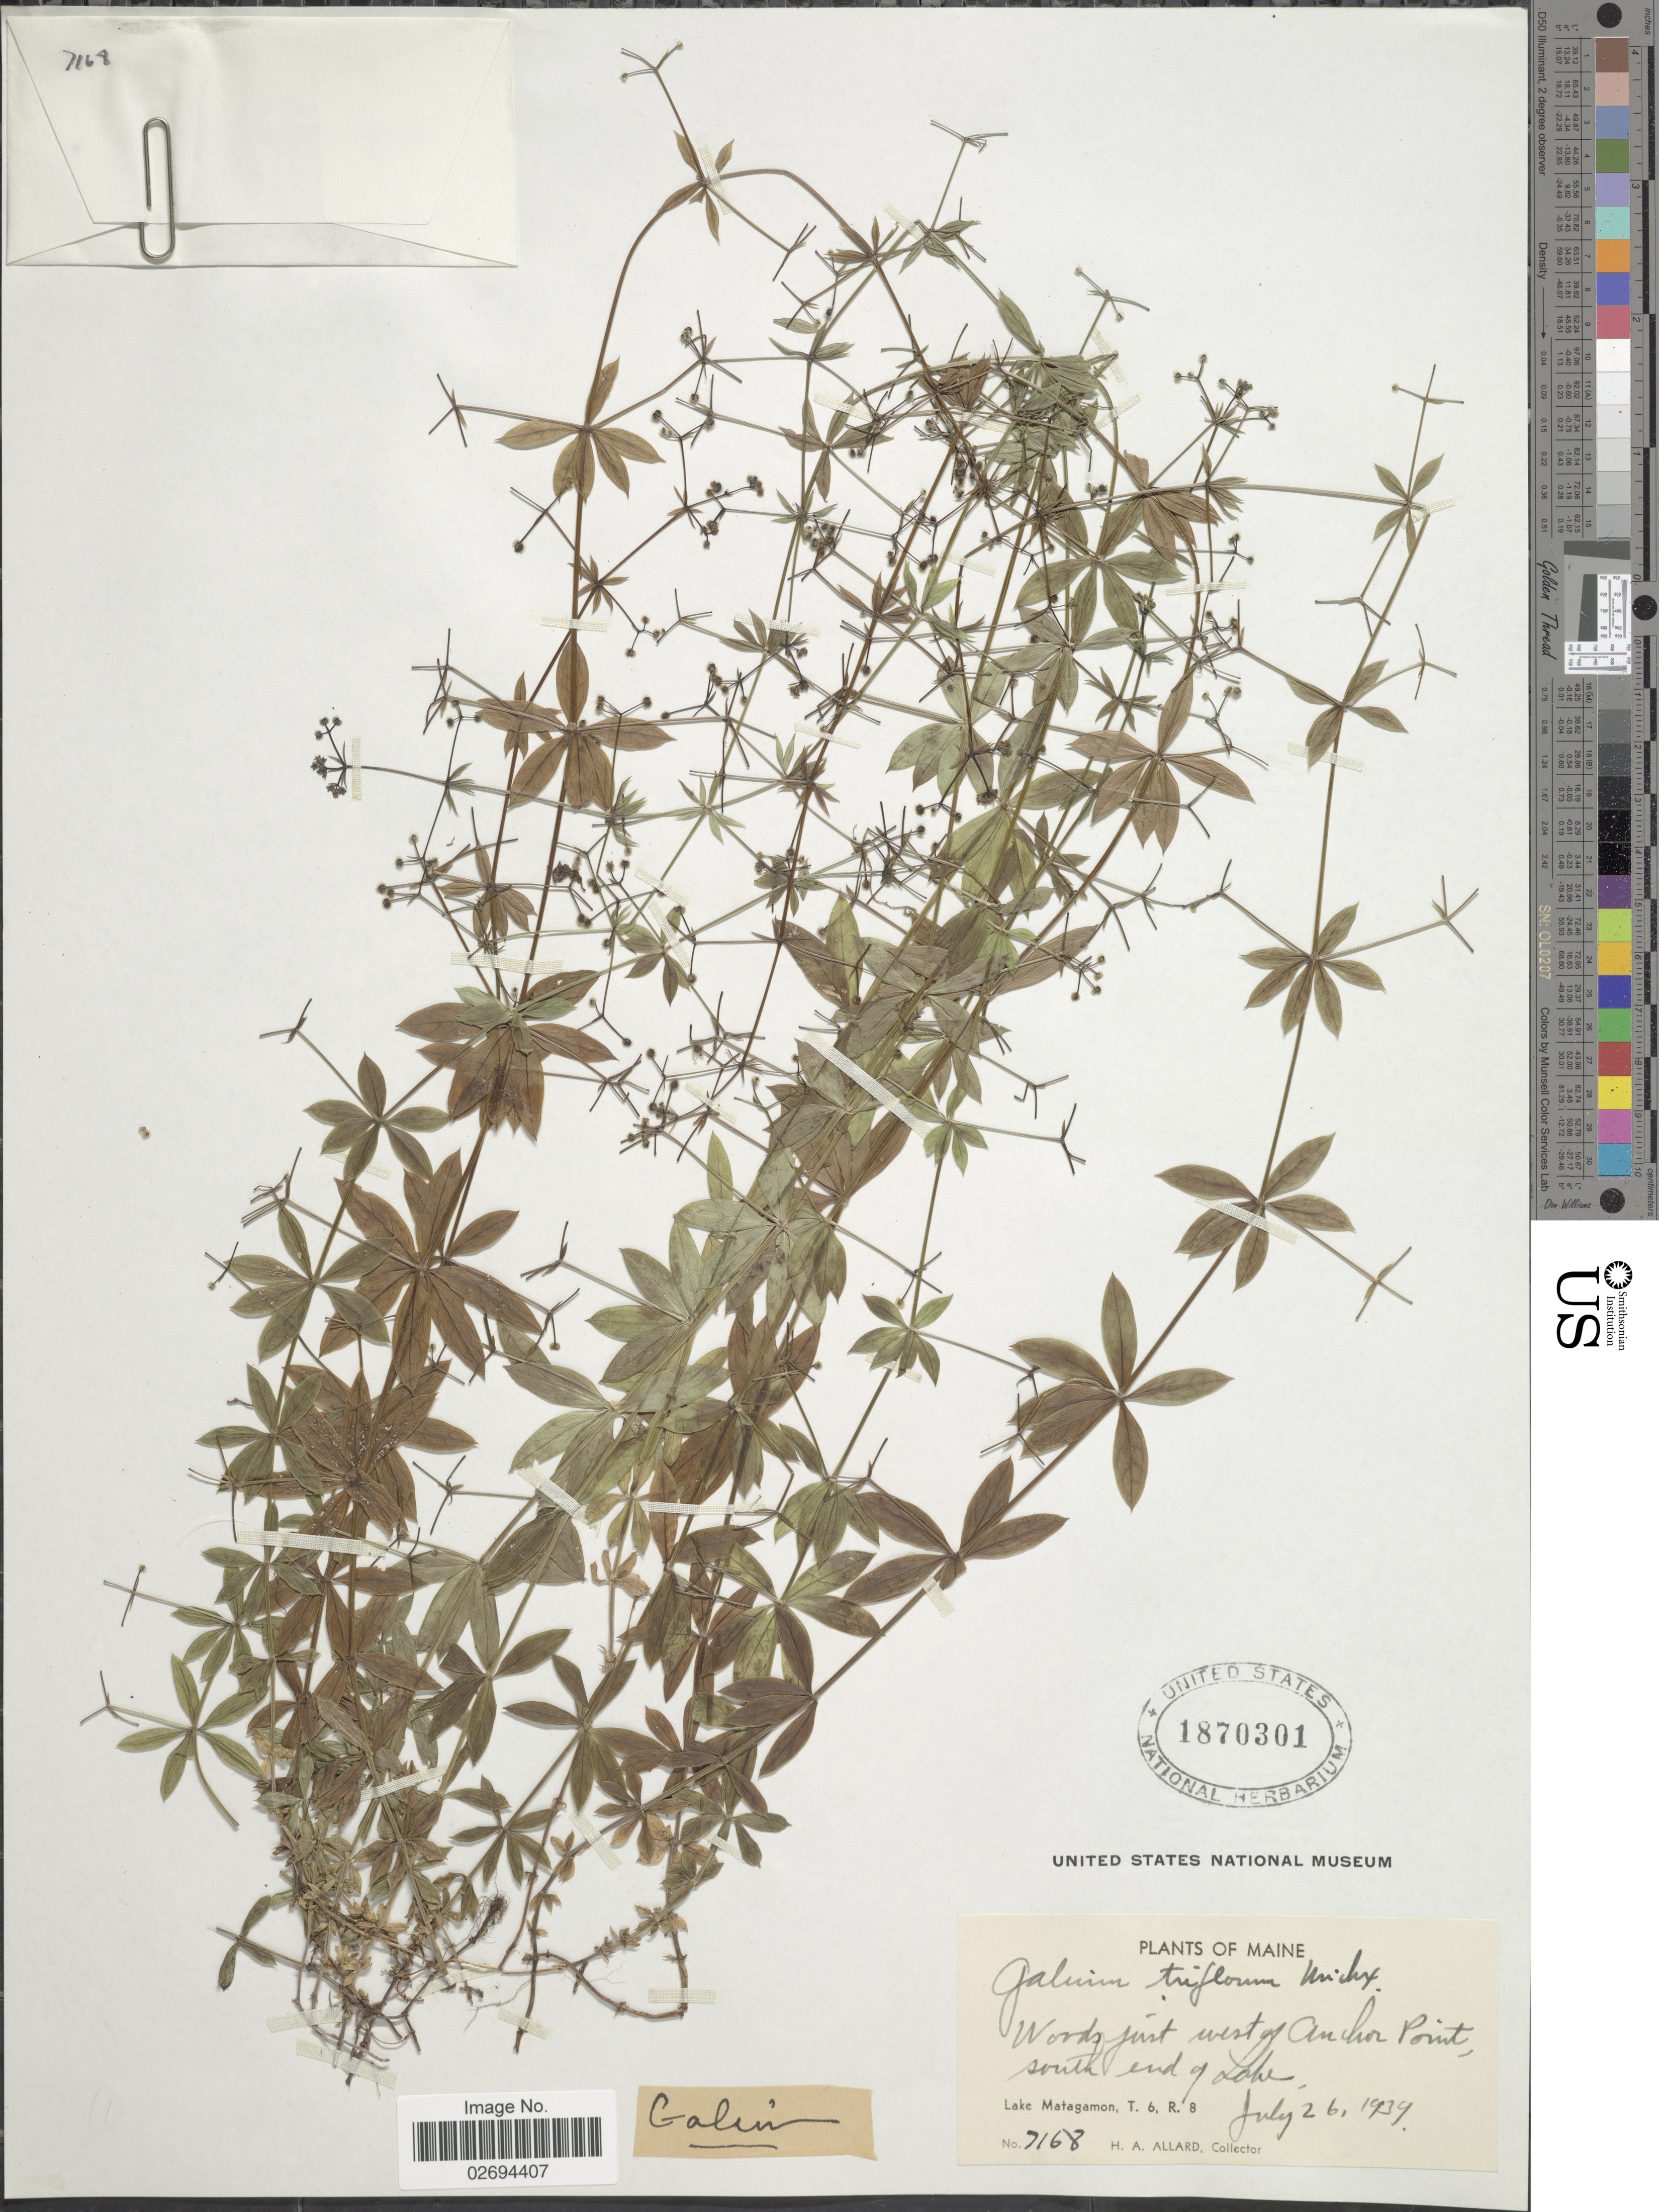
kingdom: Plantae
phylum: Tracheophyta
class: Magnoliopsida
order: Gentianales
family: Rubiaceae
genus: Galium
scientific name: Galium triflorum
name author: Michx.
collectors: H. A. Allard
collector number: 7168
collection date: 1939-07-26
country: United States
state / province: Maine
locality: Woods just west of Achor Point, south end of Lake. Lake Matagamon, T. 6, R. 8.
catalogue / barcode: US 1870301